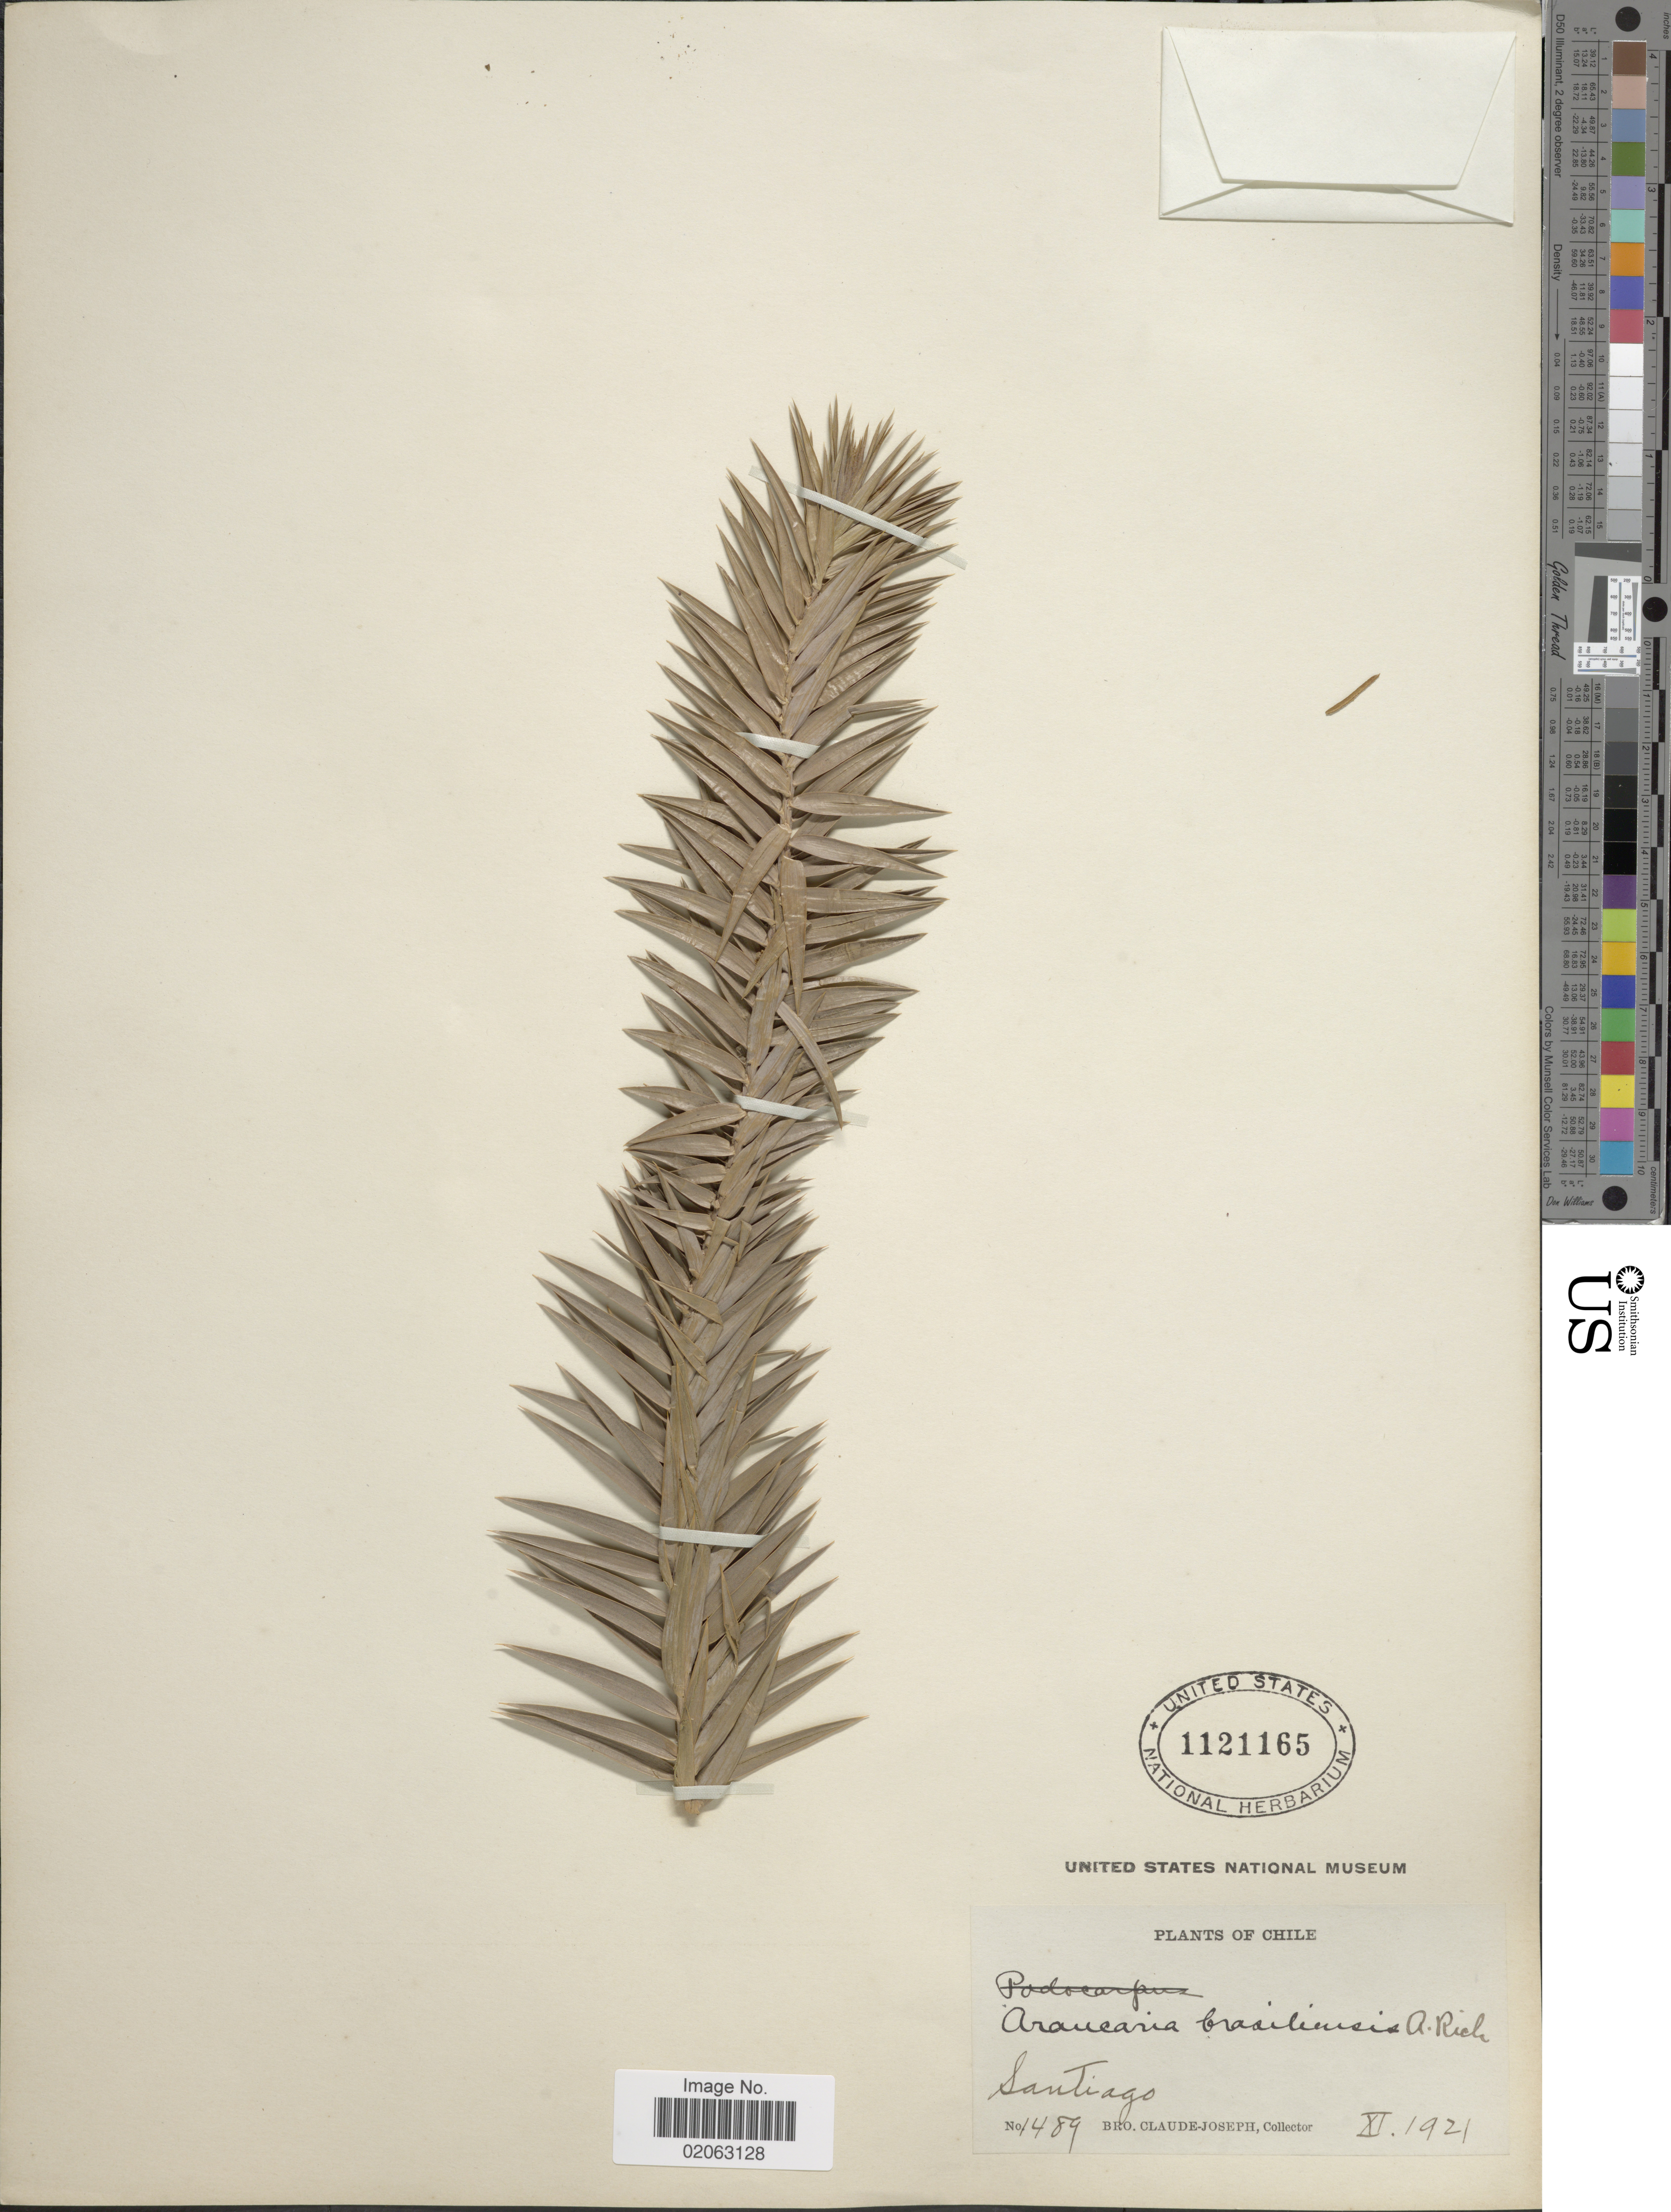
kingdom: Plantae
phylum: Tracheophyta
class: Pinopsida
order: Pinales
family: Araucariaceae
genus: Araucaria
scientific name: Araucaria angustifolia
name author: (Bertol.) Kuntze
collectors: Bro. Claude-Joseph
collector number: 1489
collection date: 1921-11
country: Chile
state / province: Región Metropolitana (RM)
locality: Santiago.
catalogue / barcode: US 1121165